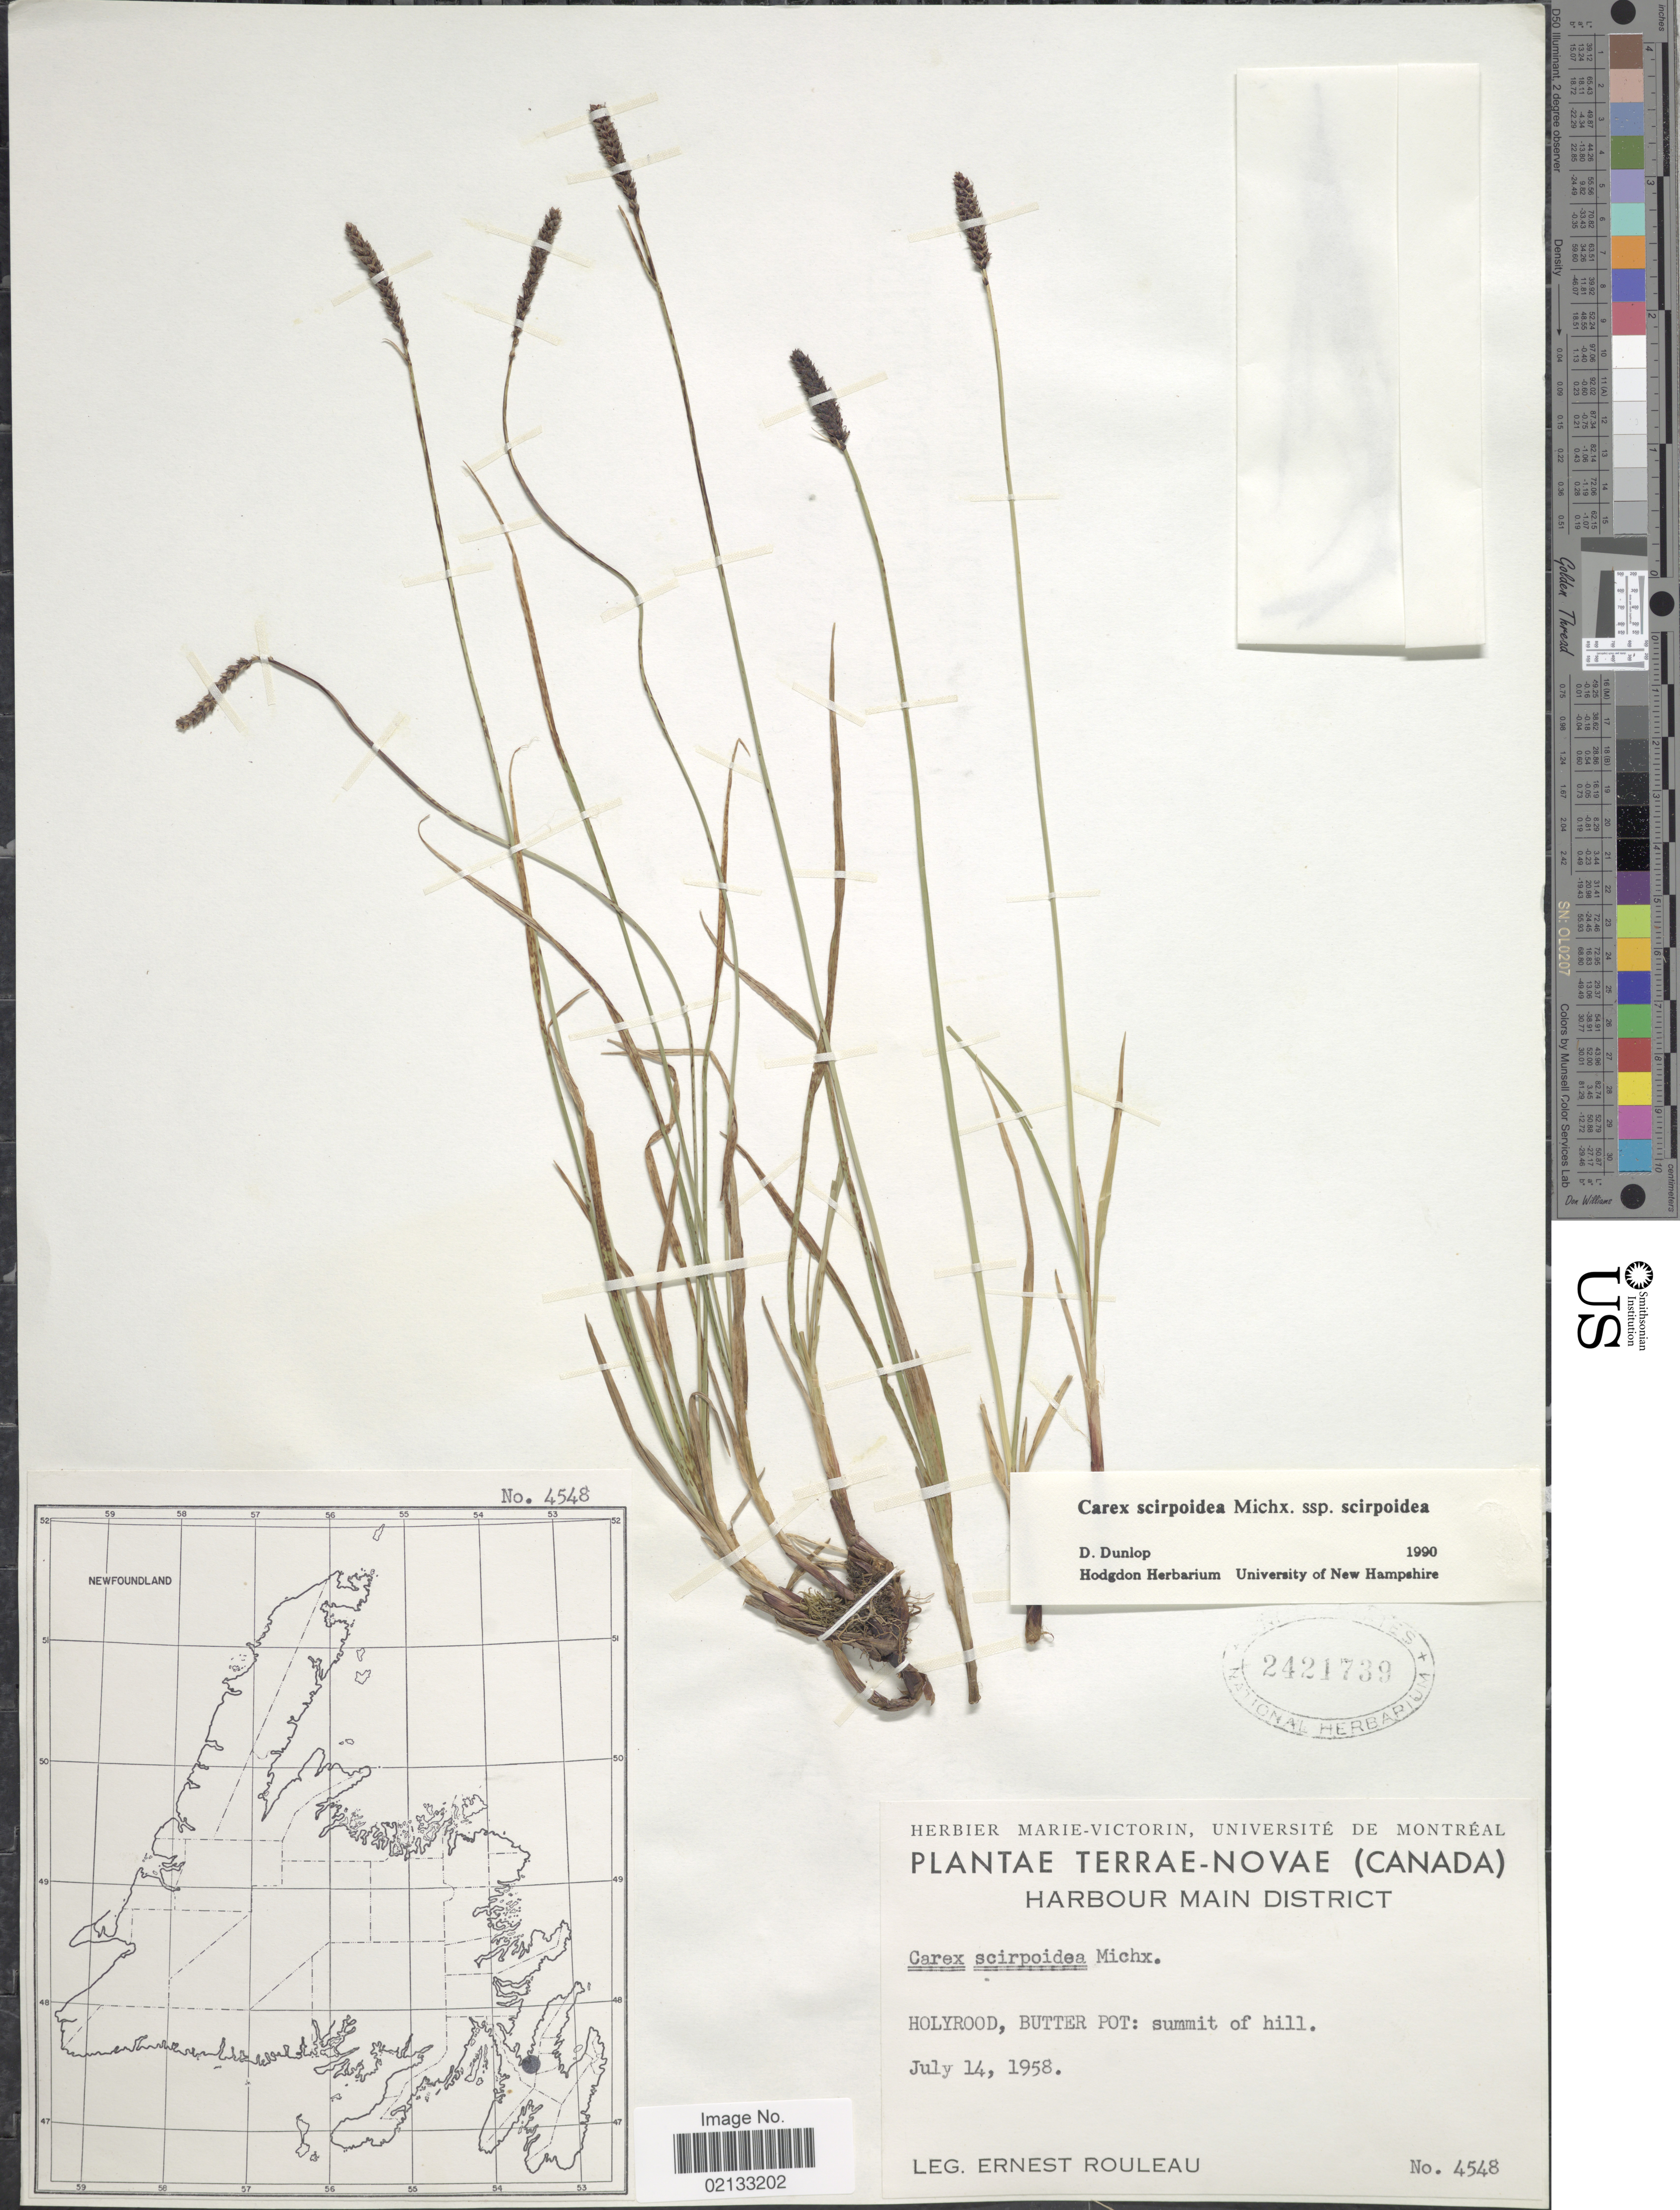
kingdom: Plantae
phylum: Tracheophyta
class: Liliopsida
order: Poales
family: Cyperaceae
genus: Carex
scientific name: Carex scirpoidea subsp. scirpoidea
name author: Michx.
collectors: E. Rouleau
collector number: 4548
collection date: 1958-07-14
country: Canada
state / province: Newfoundland and Labrador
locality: Terrae-Novae. Harbour Main District. Holyrood, Butter Pot: summit of hill.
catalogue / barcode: US 2421739